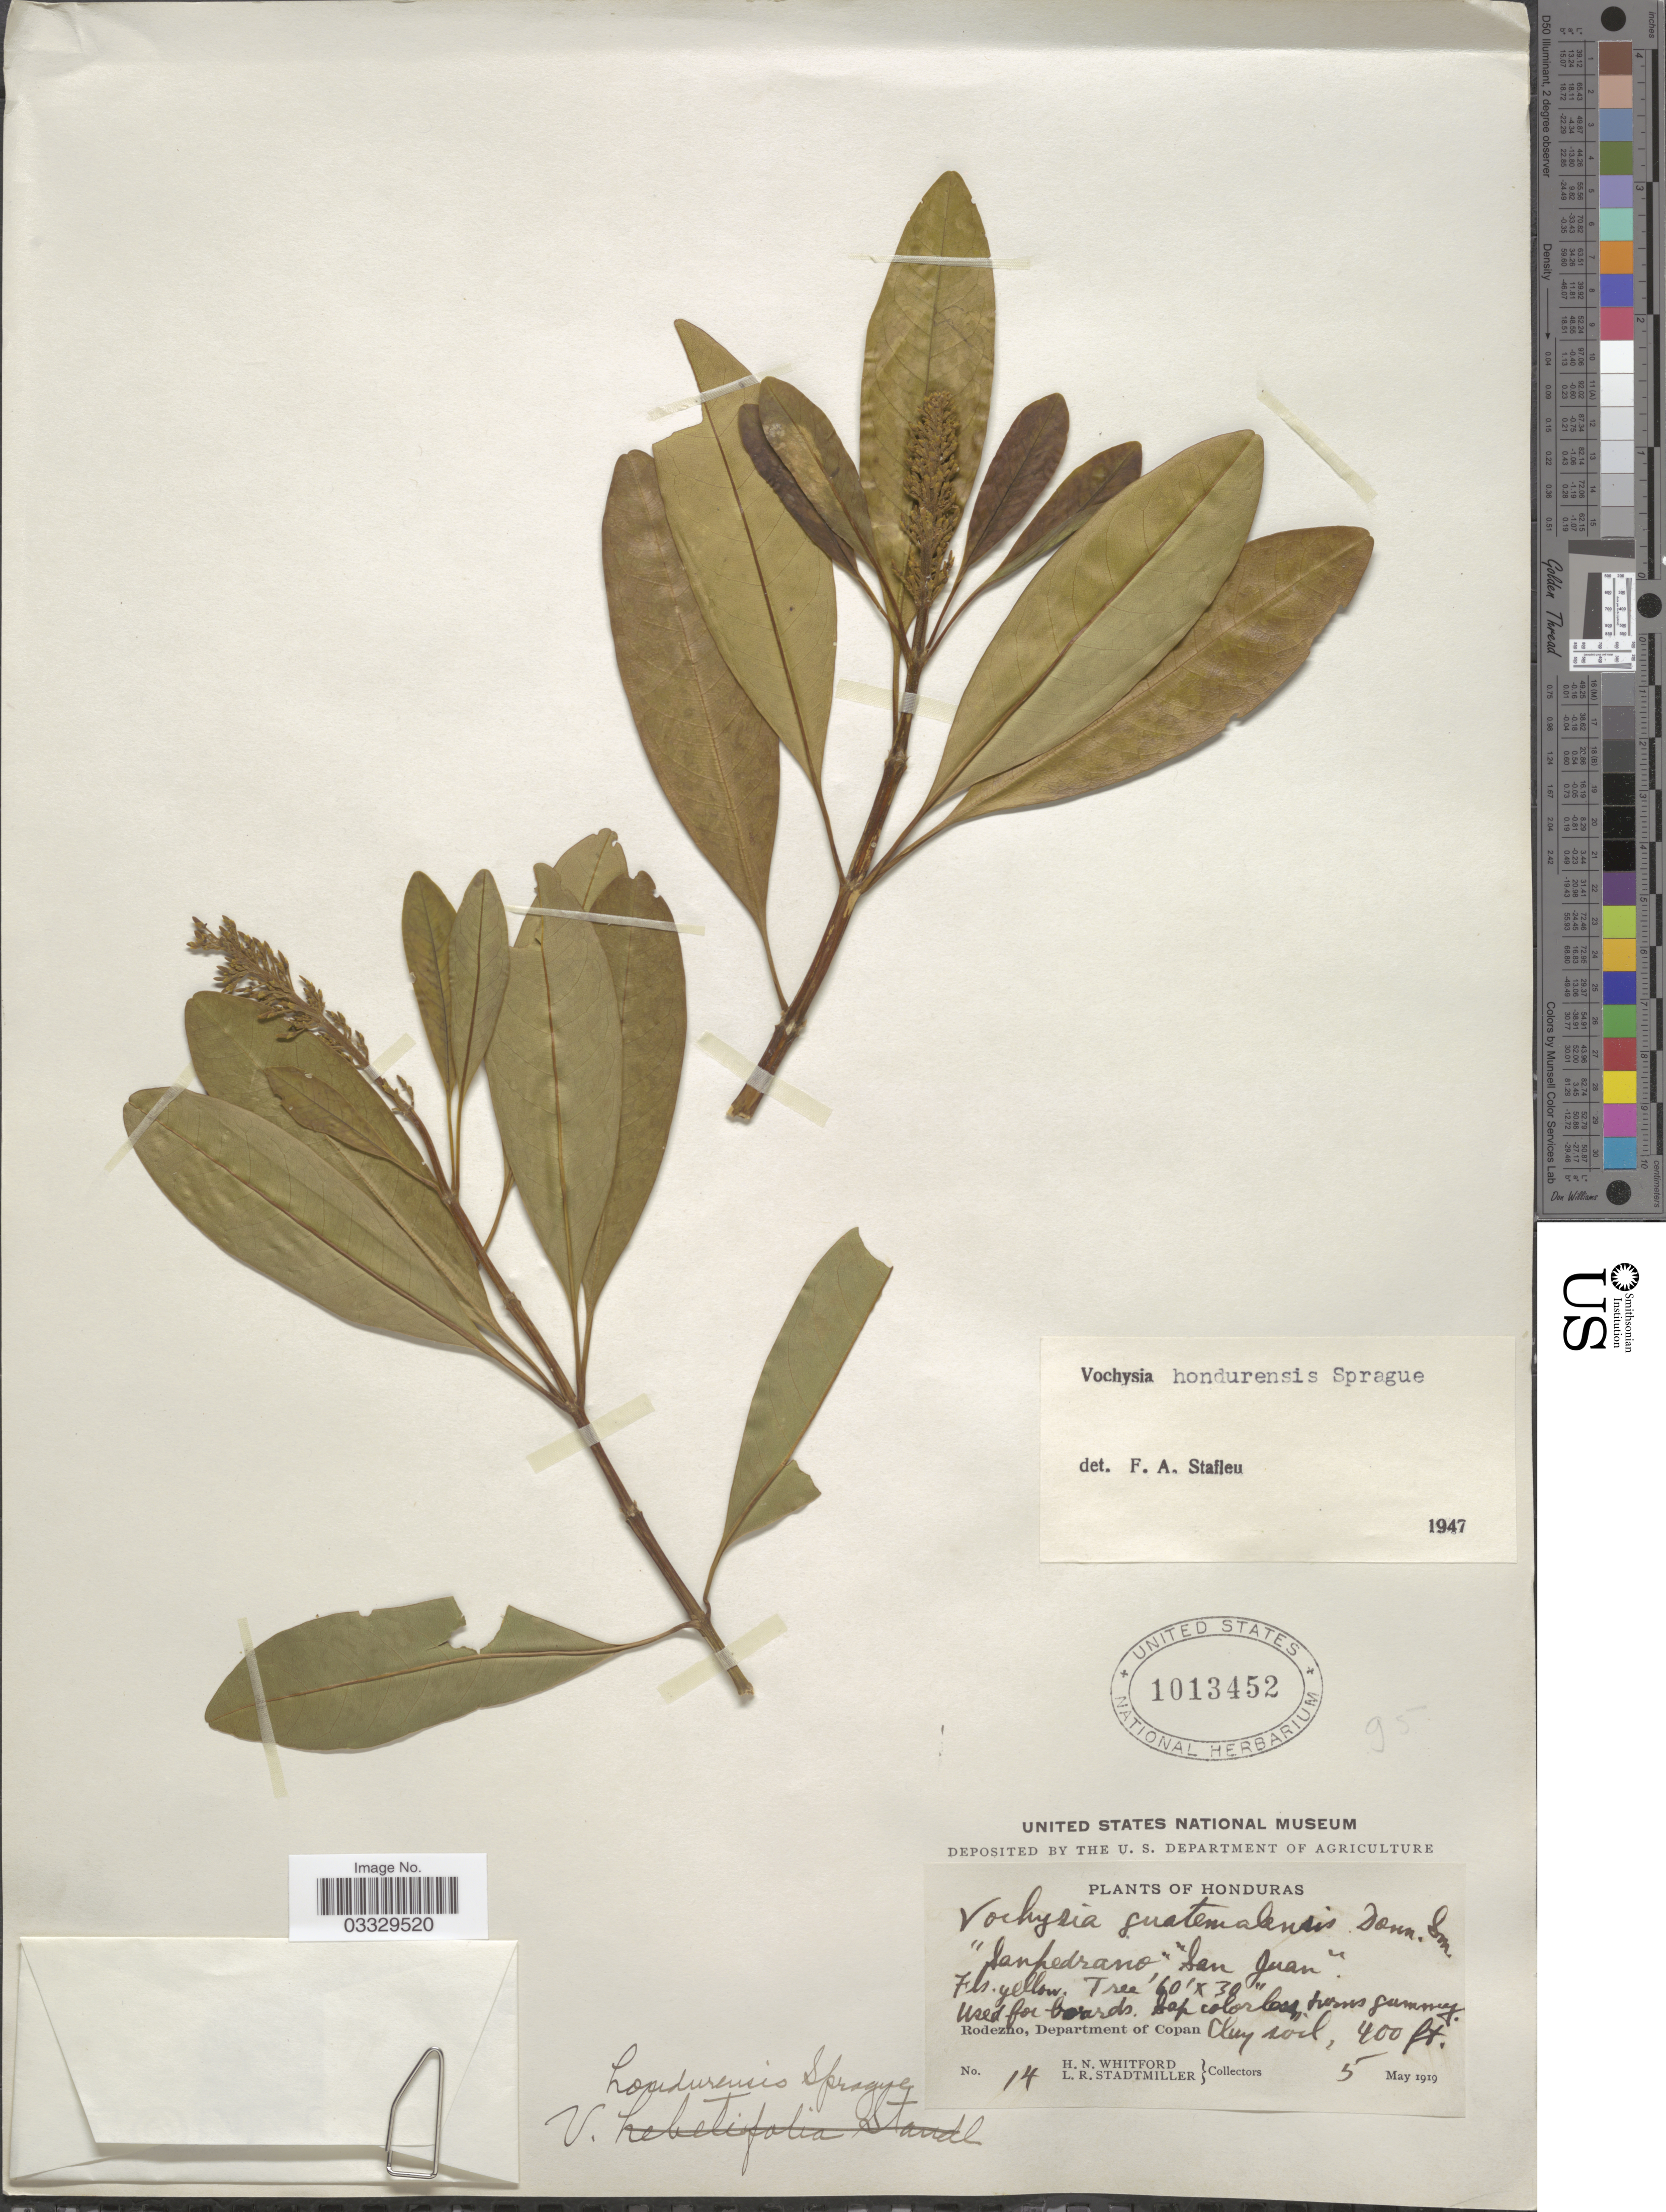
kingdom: Plantae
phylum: Tracheophyta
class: Magnoliopsida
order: Myrtales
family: Vochysiaceae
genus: Vochysia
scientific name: Vochysia hondurensis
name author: Sprague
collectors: H. N. Whitford & L. Stadtmiller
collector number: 14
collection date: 1919-05-05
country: Honduras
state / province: Copán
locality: Rodezho, Department of Copan.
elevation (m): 122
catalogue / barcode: US 1013452